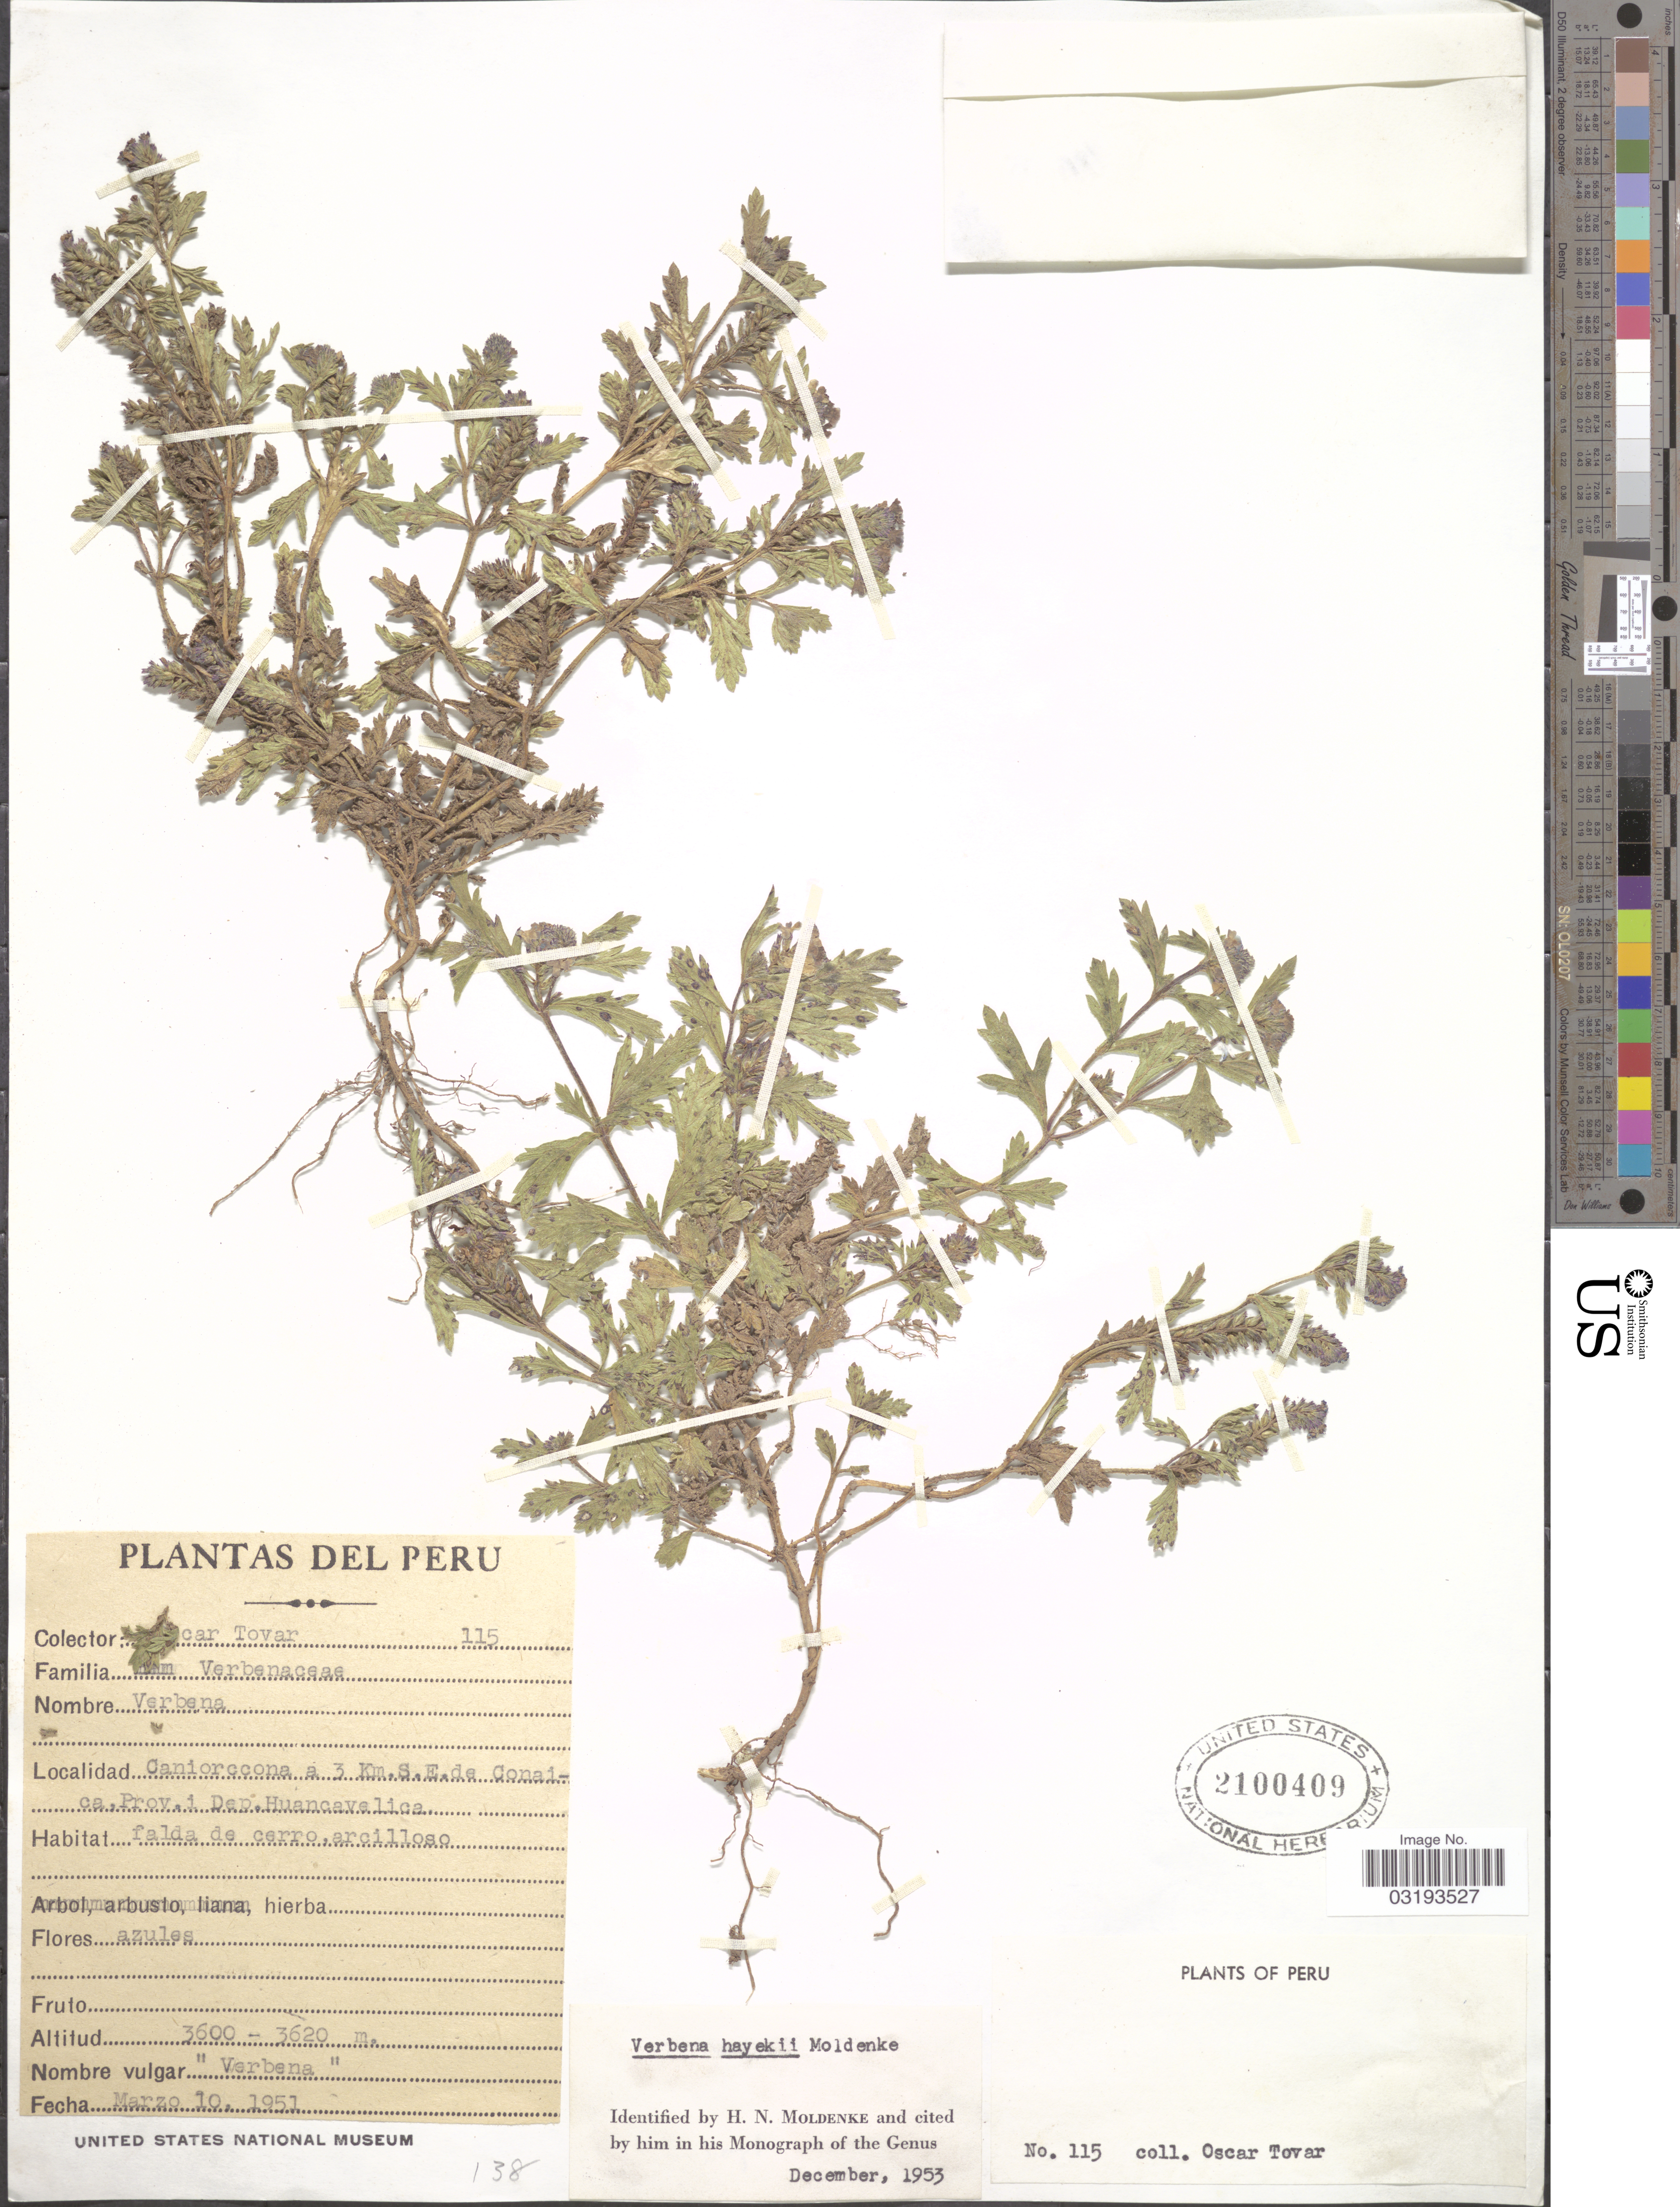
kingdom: Plantae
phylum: Tracheophyta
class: Magnoliopsida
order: Lamiales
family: Verbenaceae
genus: Verbena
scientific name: Verbena hayekii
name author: Moldenke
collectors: Ó. Tovar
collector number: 115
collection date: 1951-03-10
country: Peru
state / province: Huancavelica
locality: Caniorccona a 3 Km. S.E. de Conaica, Prov. i Dep. Huancavelica.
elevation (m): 3600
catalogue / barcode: US 2100409